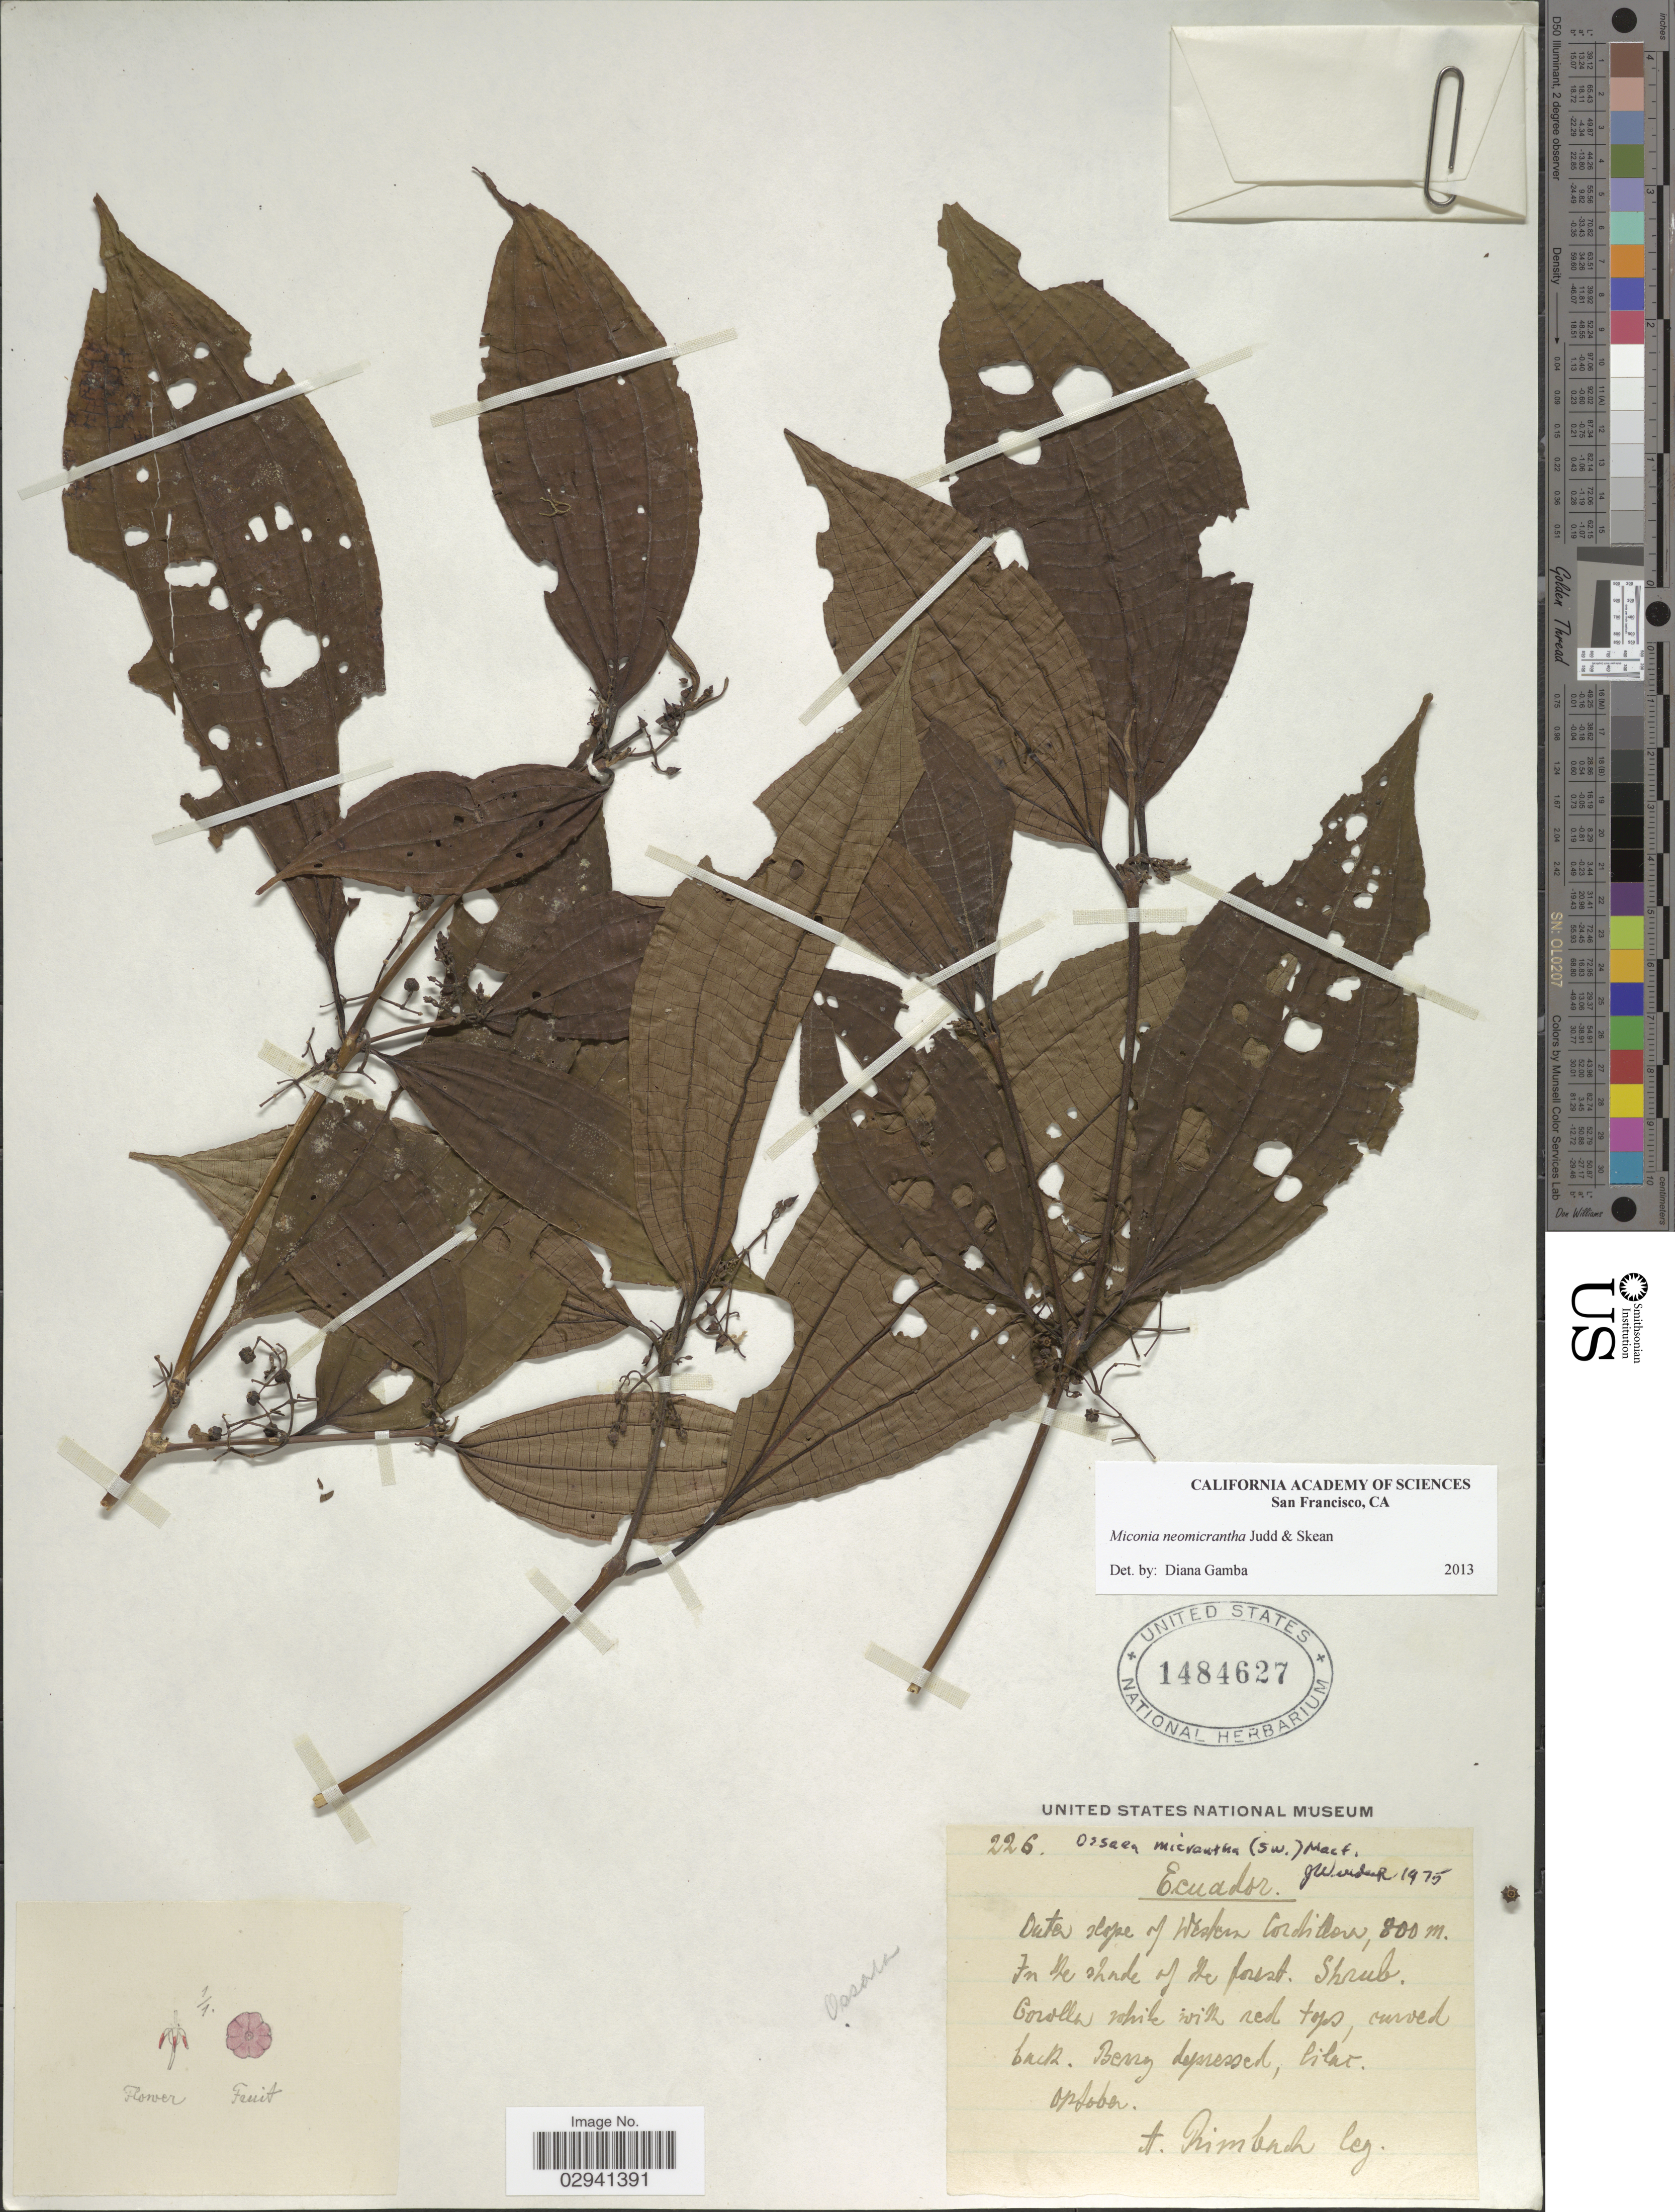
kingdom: Plantae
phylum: Tracheophyta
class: Magnoliopsida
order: Myrtales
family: Melastomataceae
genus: Miconia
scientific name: Miconia neomicrantha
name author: Judd & Skean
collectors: A. Rimbach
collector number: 226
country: Ecuador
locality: Outer slope of Western Cordillera.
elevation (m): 800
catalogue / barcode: US 1484627